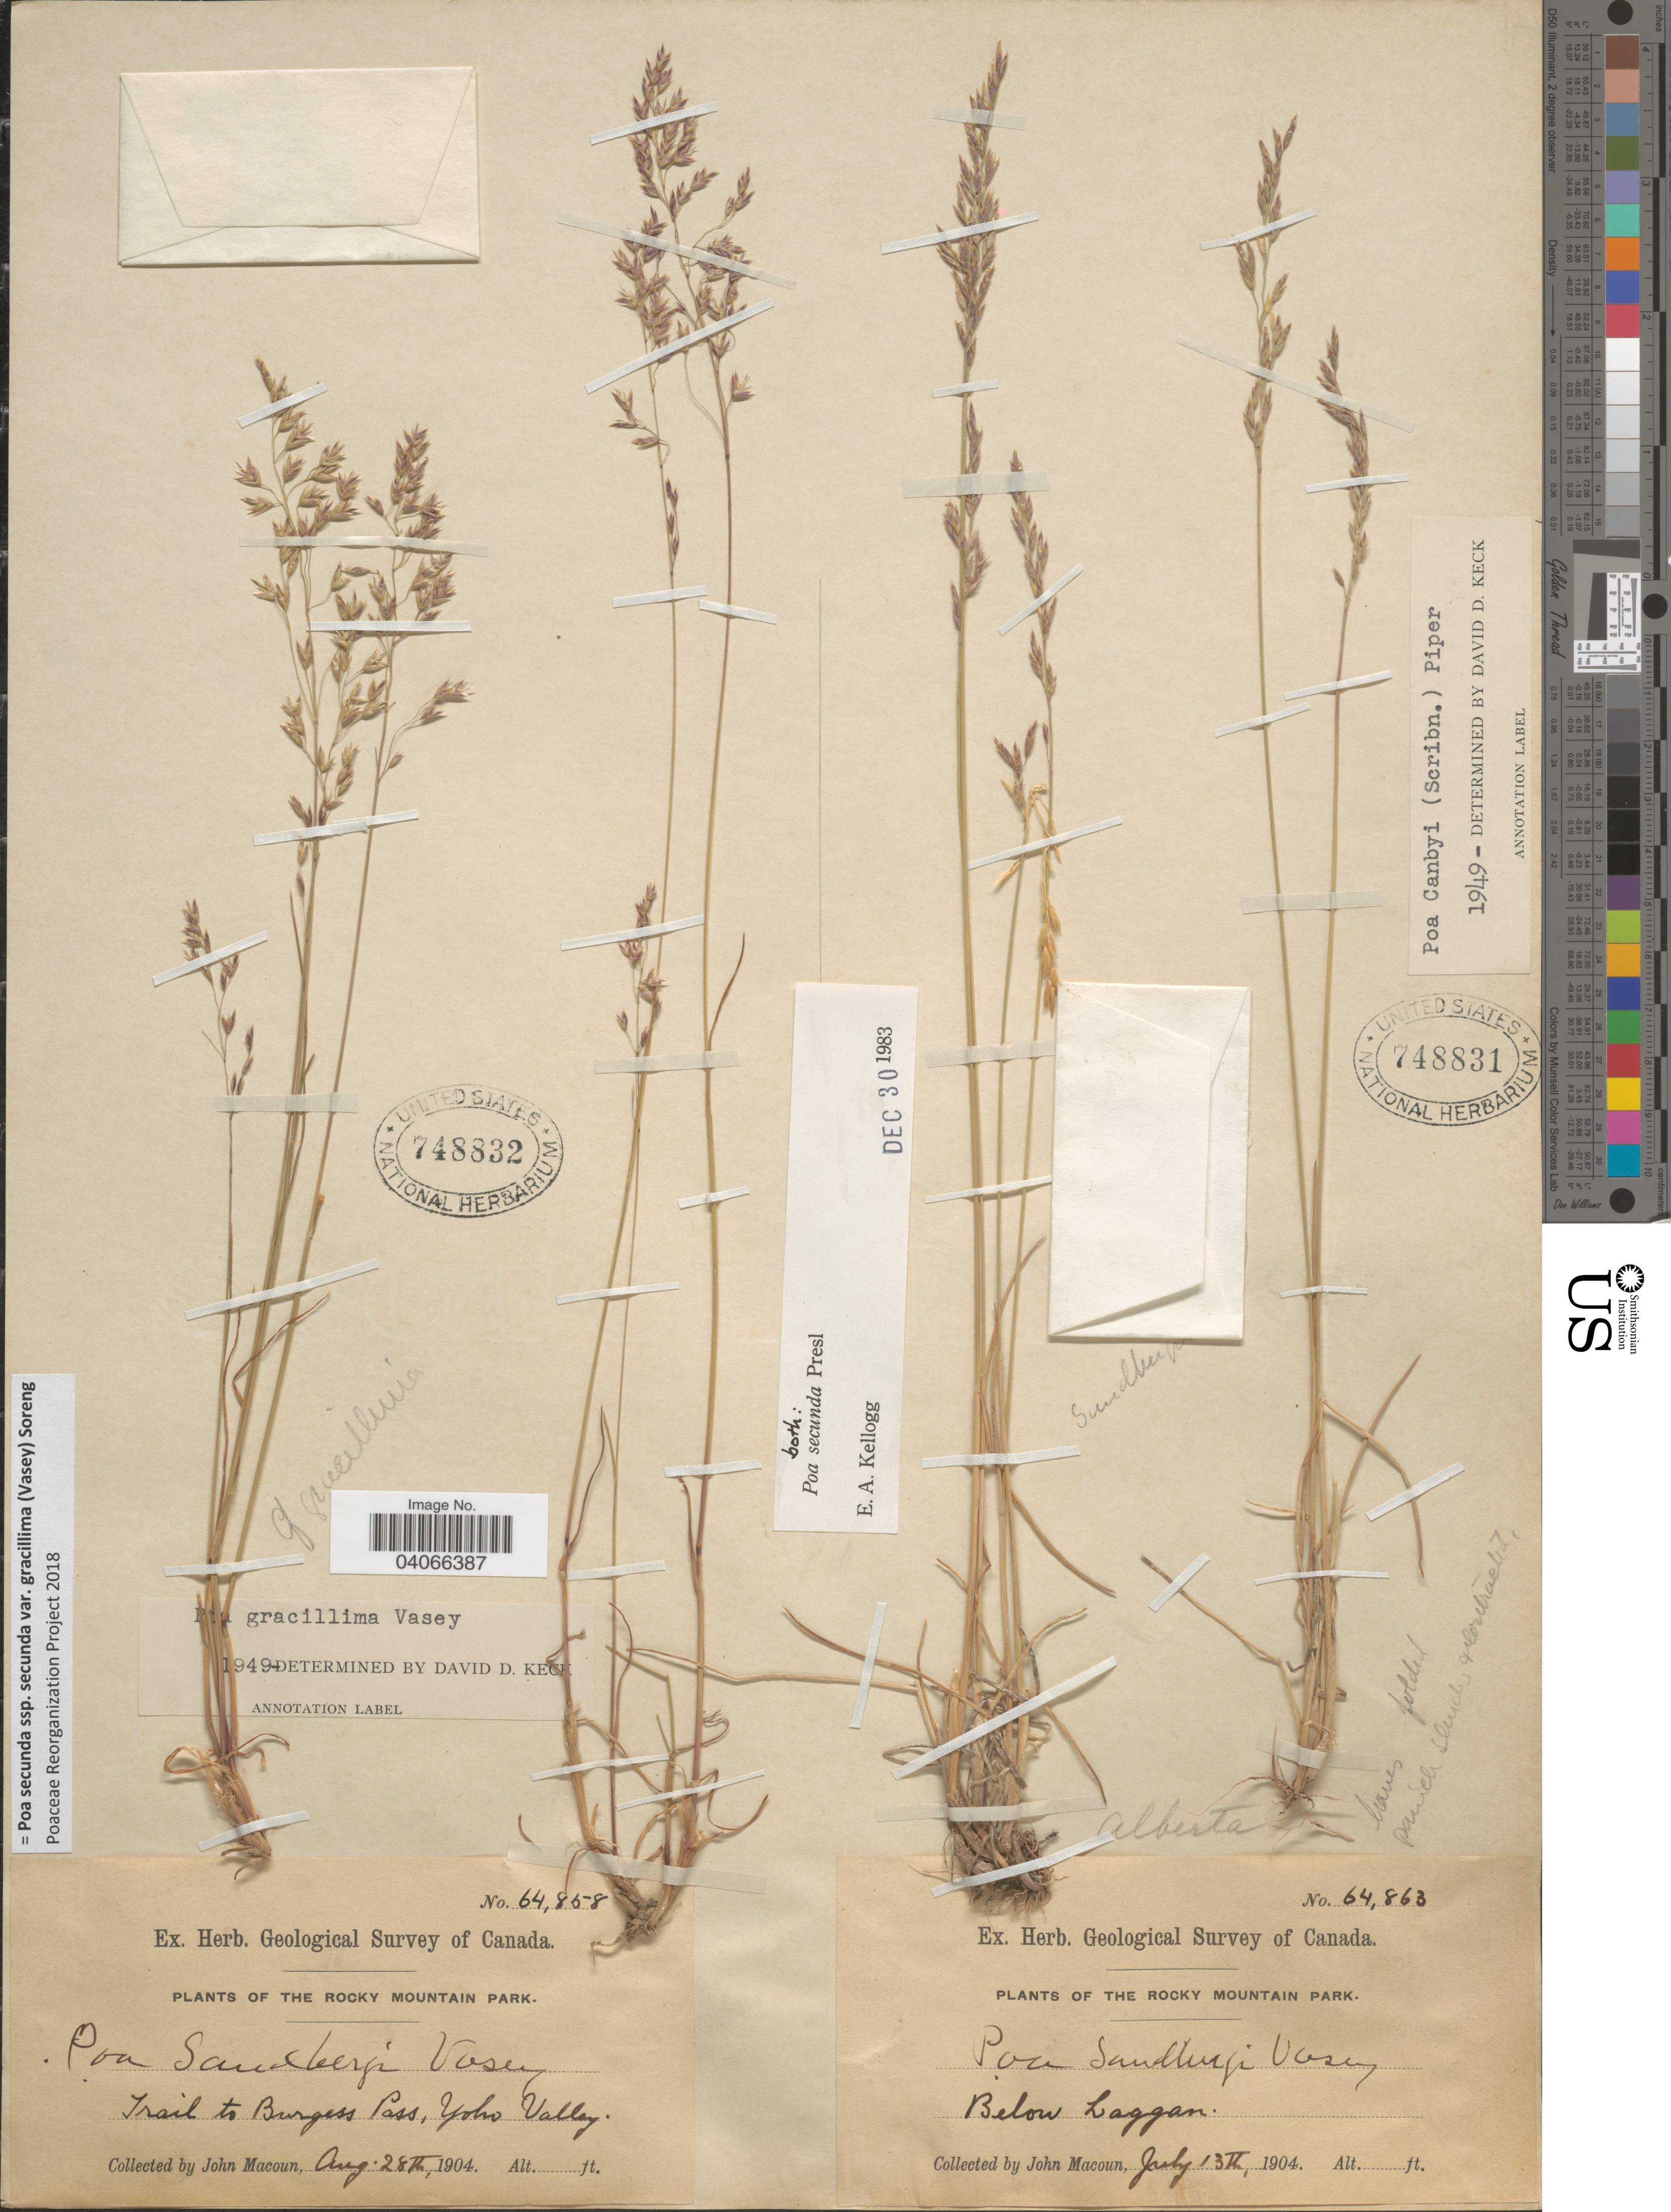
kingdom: Plantae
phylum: Tracheophyta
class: Liliopsida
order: Poales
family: Poaceae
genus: Poa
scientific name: Poa secunda subsp. secunda var. gracillima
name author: (Vasey) Soreng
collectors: J. Macoun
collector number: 64863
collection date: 1904-07-13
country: Canada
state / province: Alberta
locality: Herb. Geological Survey of Canada. Rocky Mountain Park. Below Laggan.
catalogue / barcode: US 748831